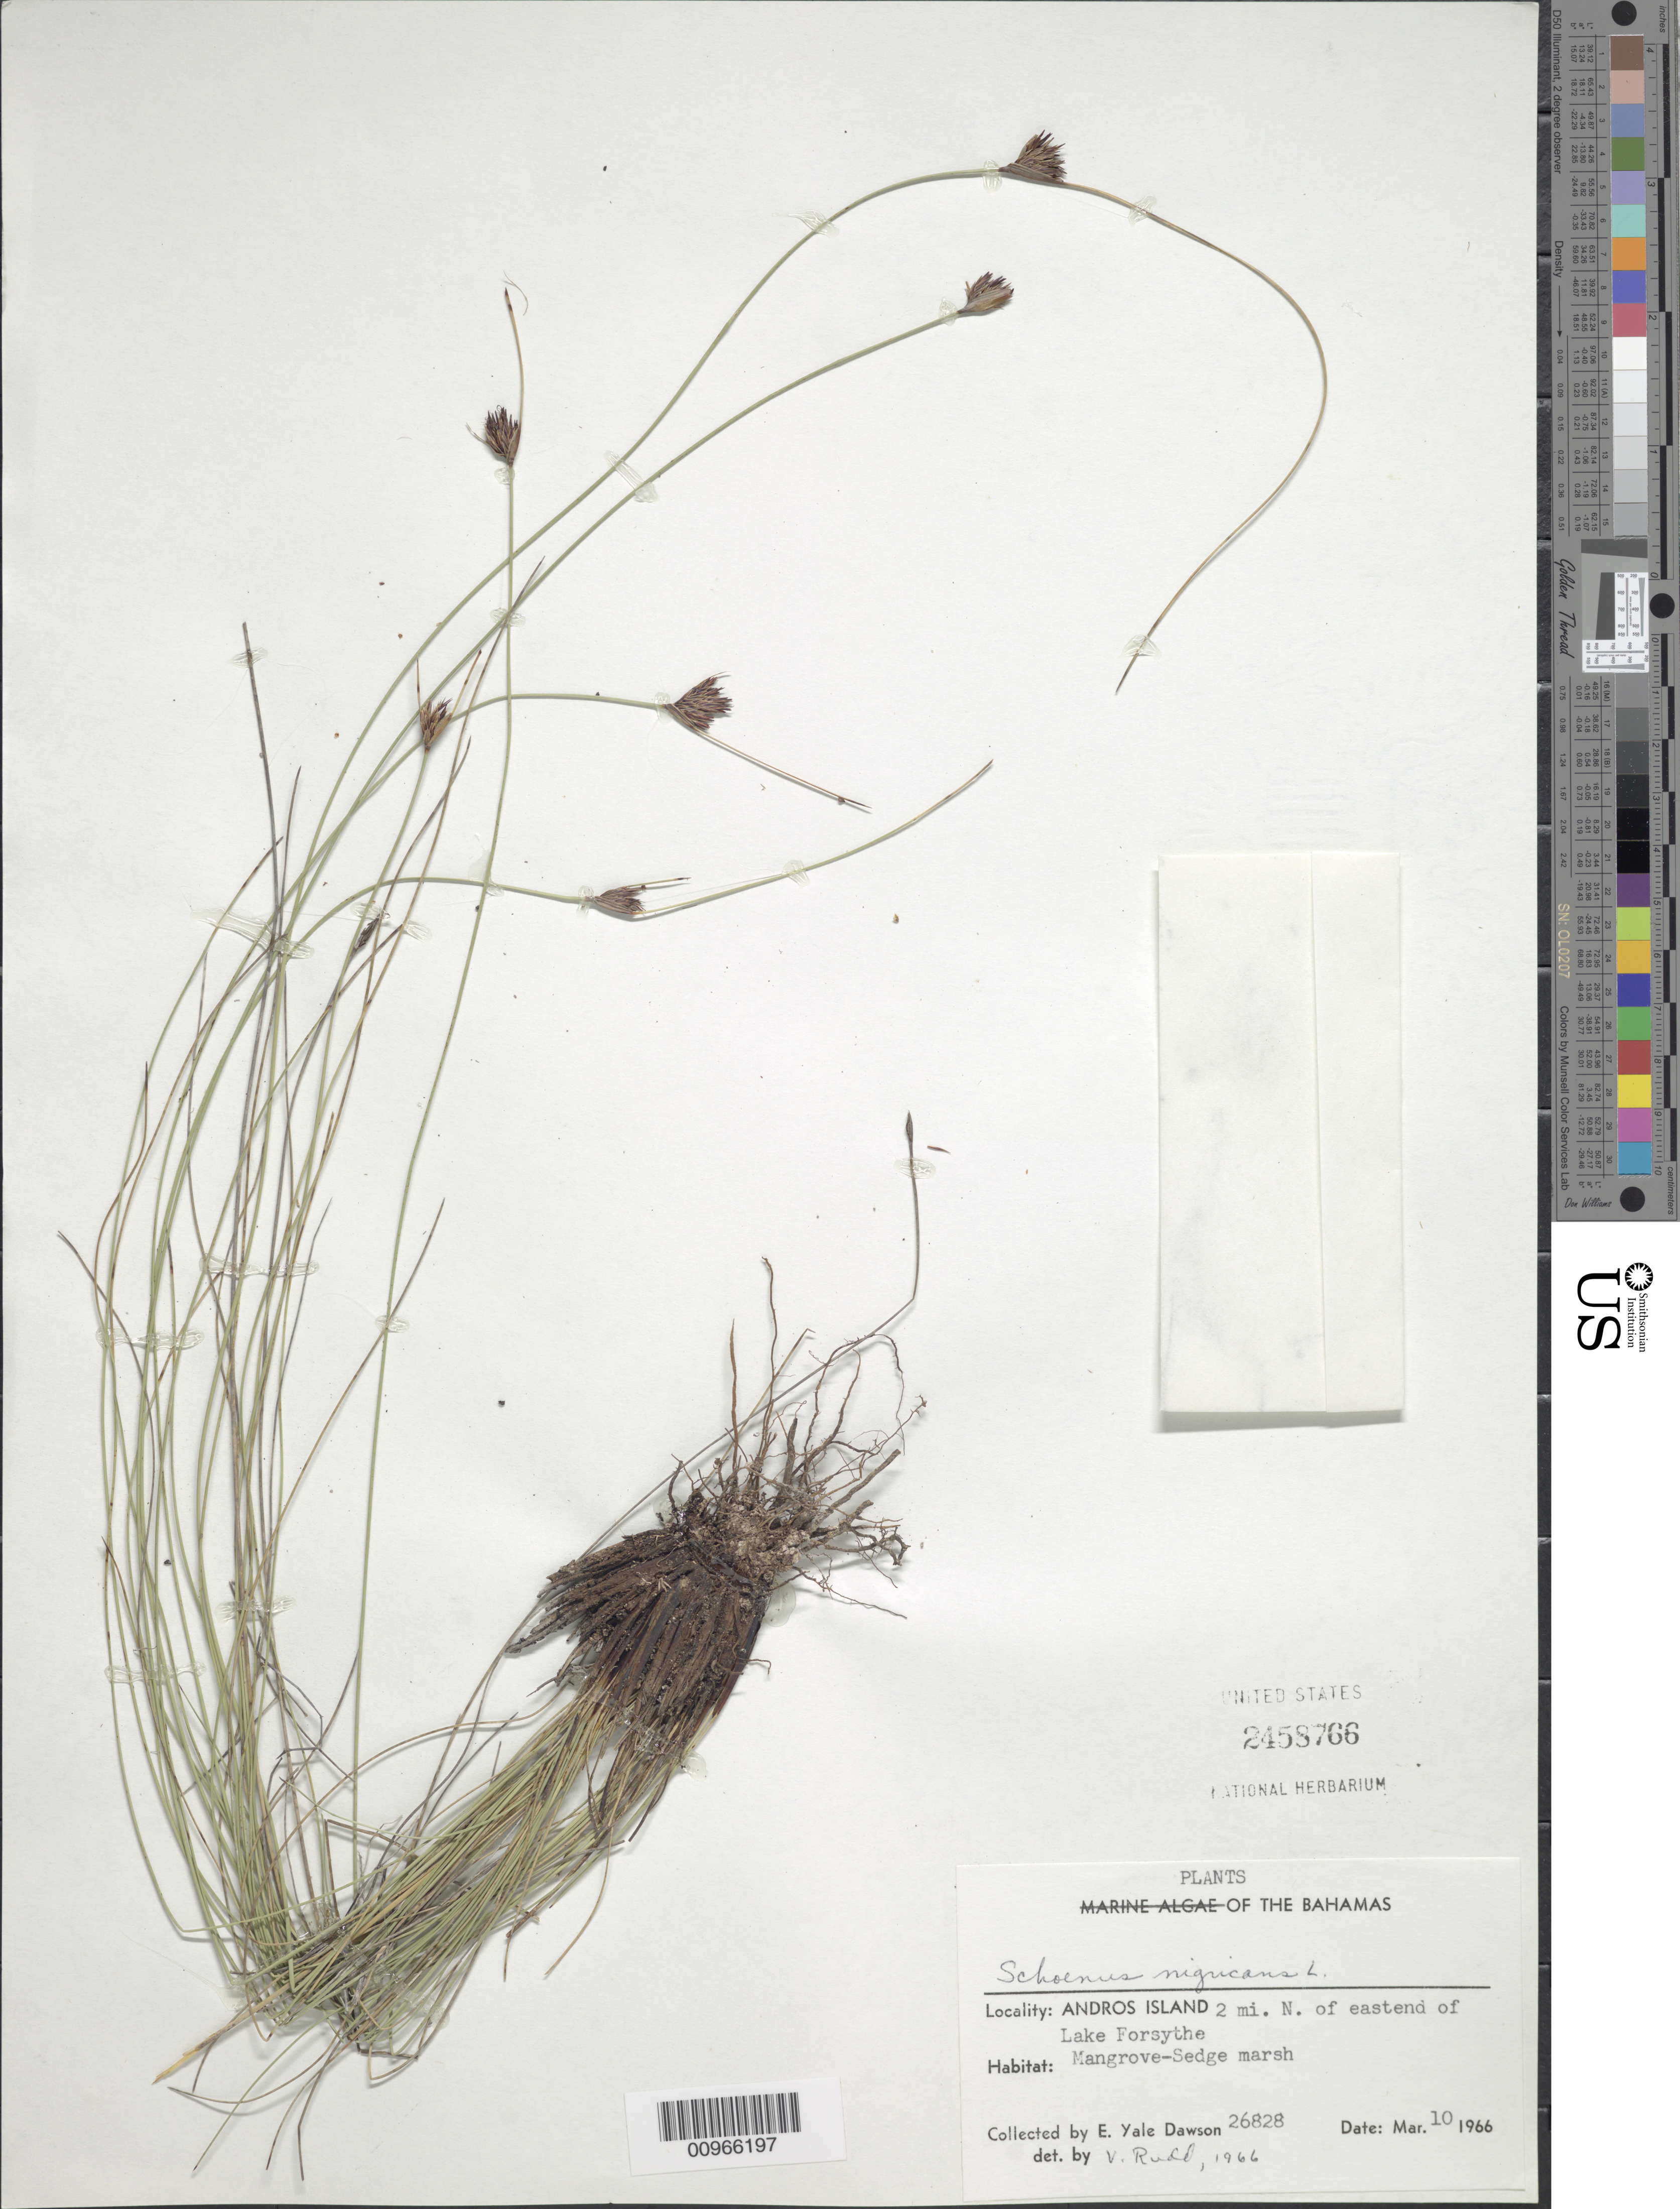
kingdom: Plantae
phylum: Tracheophyta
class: Liliopsida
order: Poales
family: Cyperaceae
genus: Schoenus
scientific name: Schoenus nigricans var. nigricans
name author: L.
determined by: Rudd, V.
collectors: E. Y. Dawson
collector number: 26828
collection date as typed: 10 Mar 1966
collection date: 1966-03-10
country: Bahamas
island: Andros Island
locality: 2 mi N of eastend of Lake Forsythe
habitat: Mangrove-sedge marsh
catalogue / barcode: US 2458766